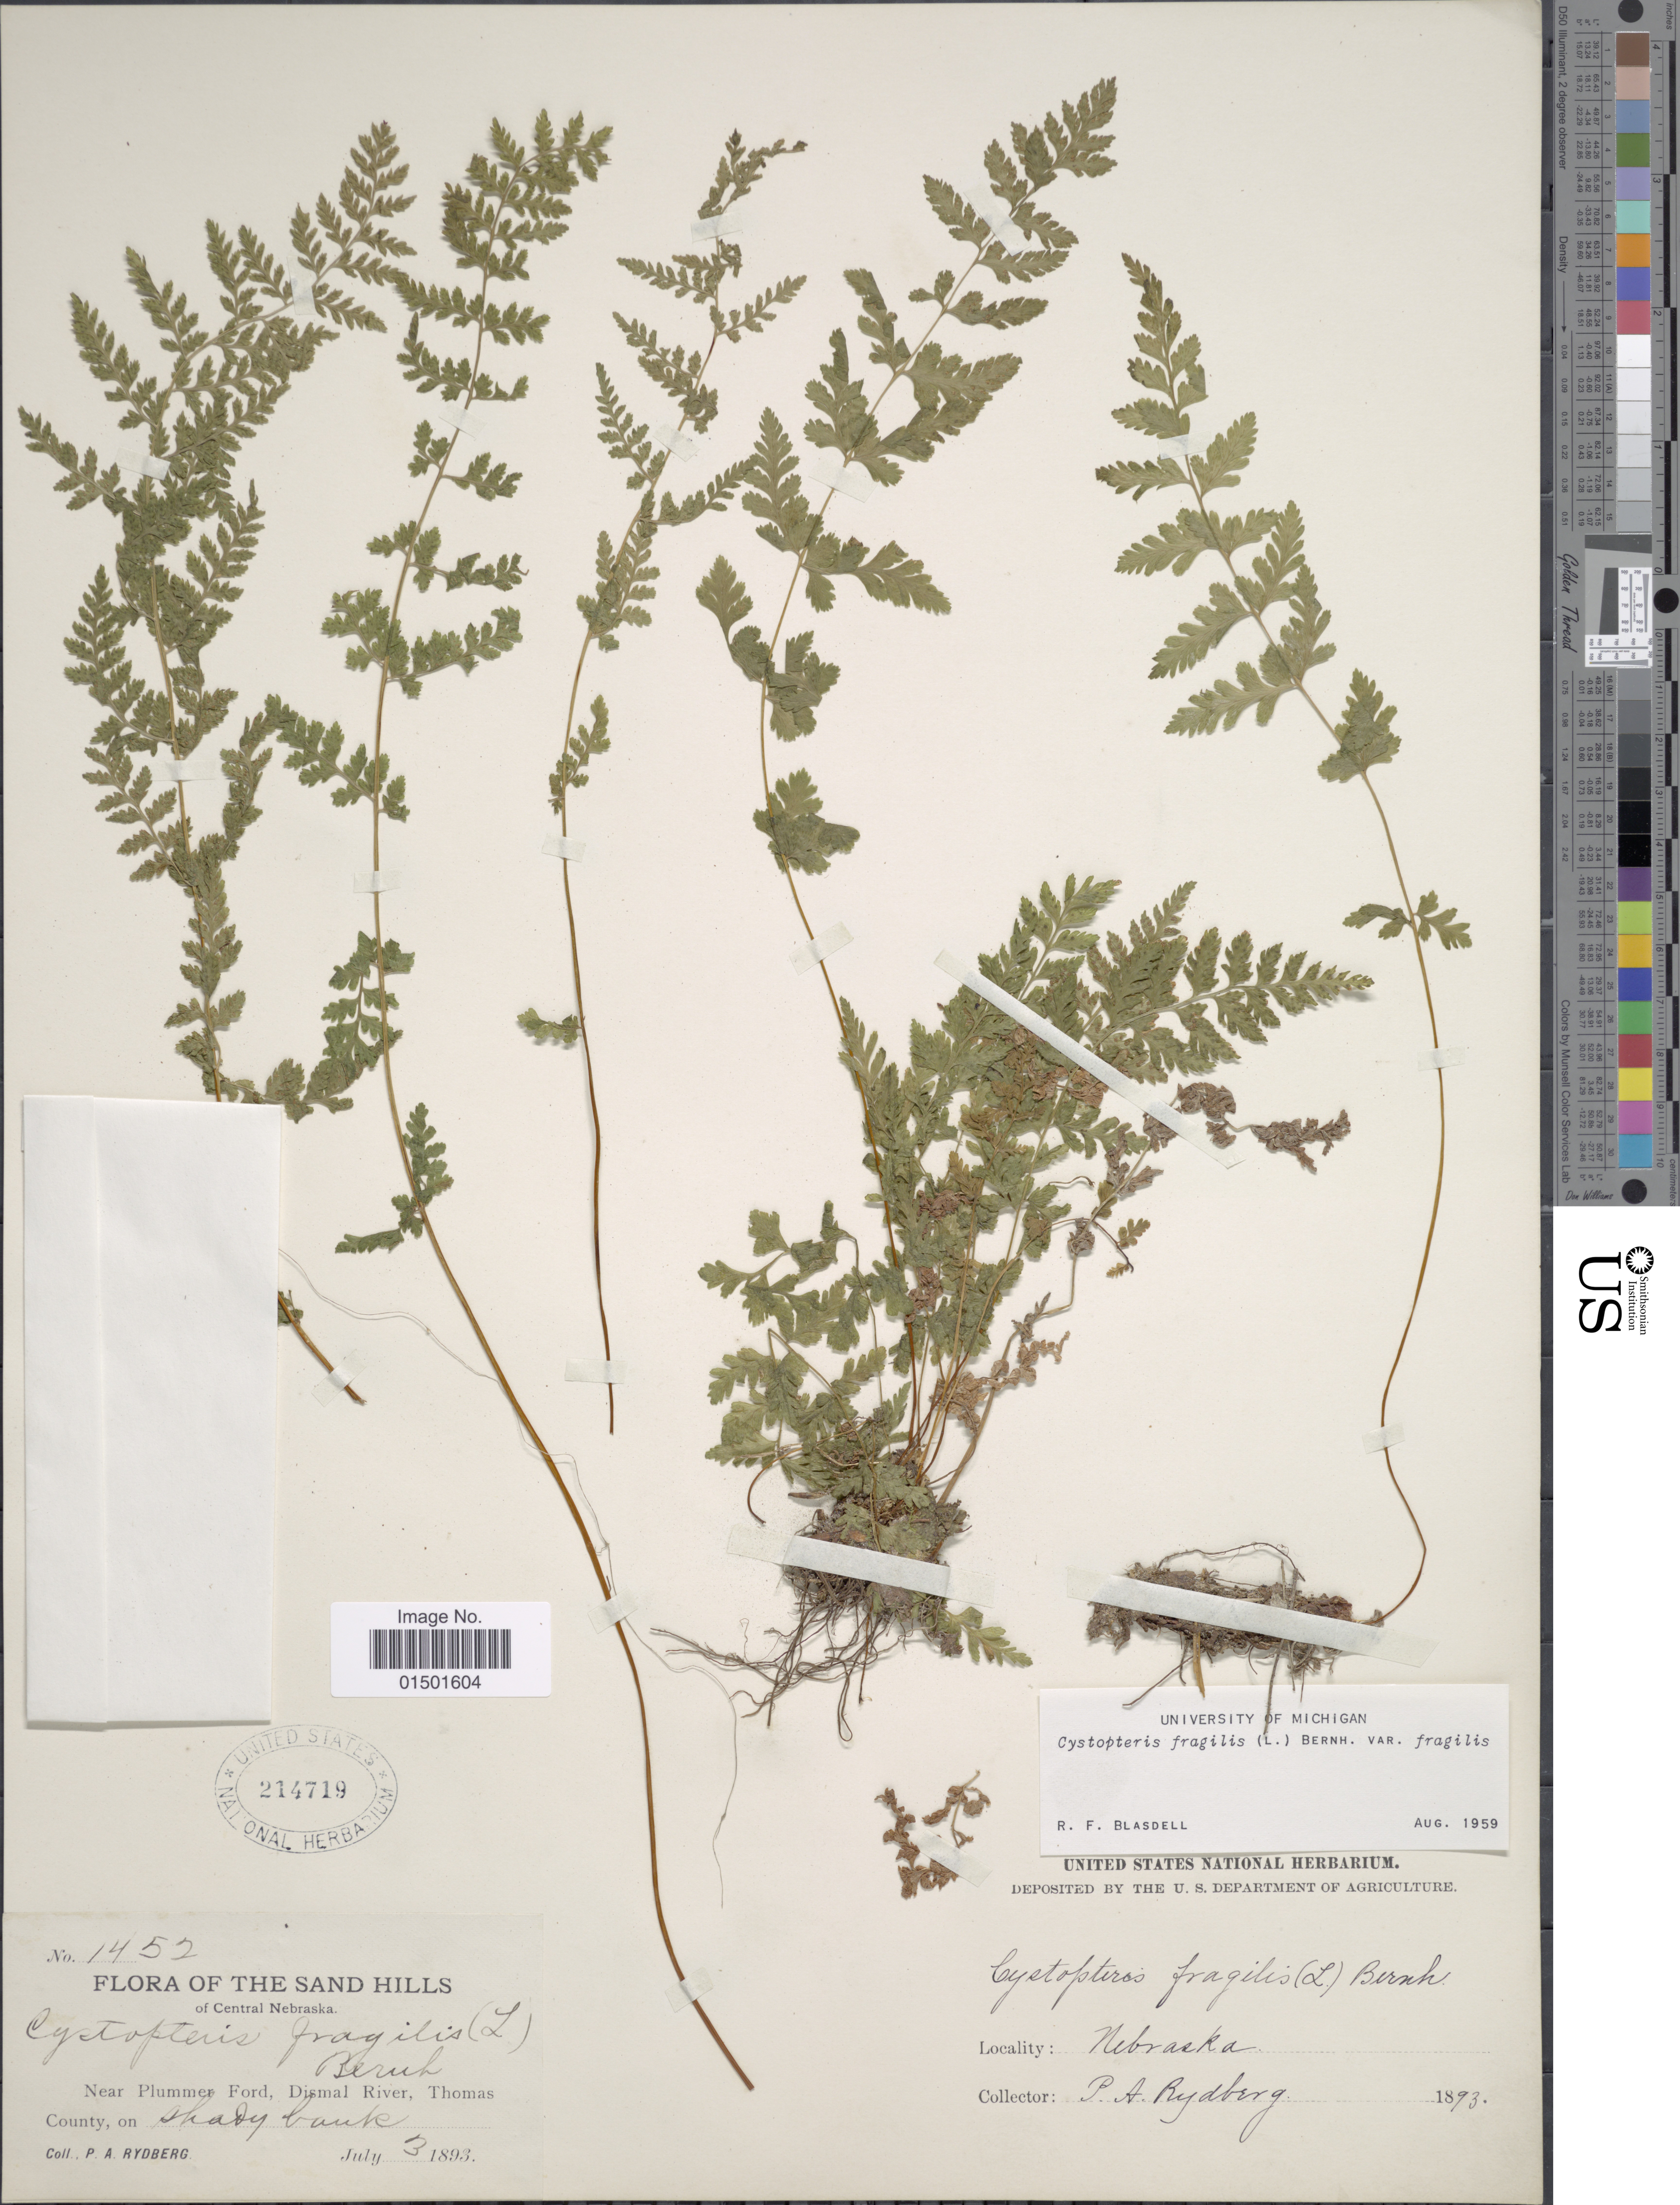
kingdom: Plantae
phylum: Tracheophyta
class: Polypodiopsida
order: Polypodiales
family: Cystopteridaceae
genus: Cystopteris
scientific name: Cystopteris fragilis var. fragilis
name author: (L.) Bernh.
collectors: P. A. Rydberg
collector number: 1452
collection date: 1893-07-03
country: United States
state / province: Nebraska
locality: The Sand Hills of Central Nebraska. Near Plummer Ford, Dismal River, Thomas County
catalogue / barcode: US 214719